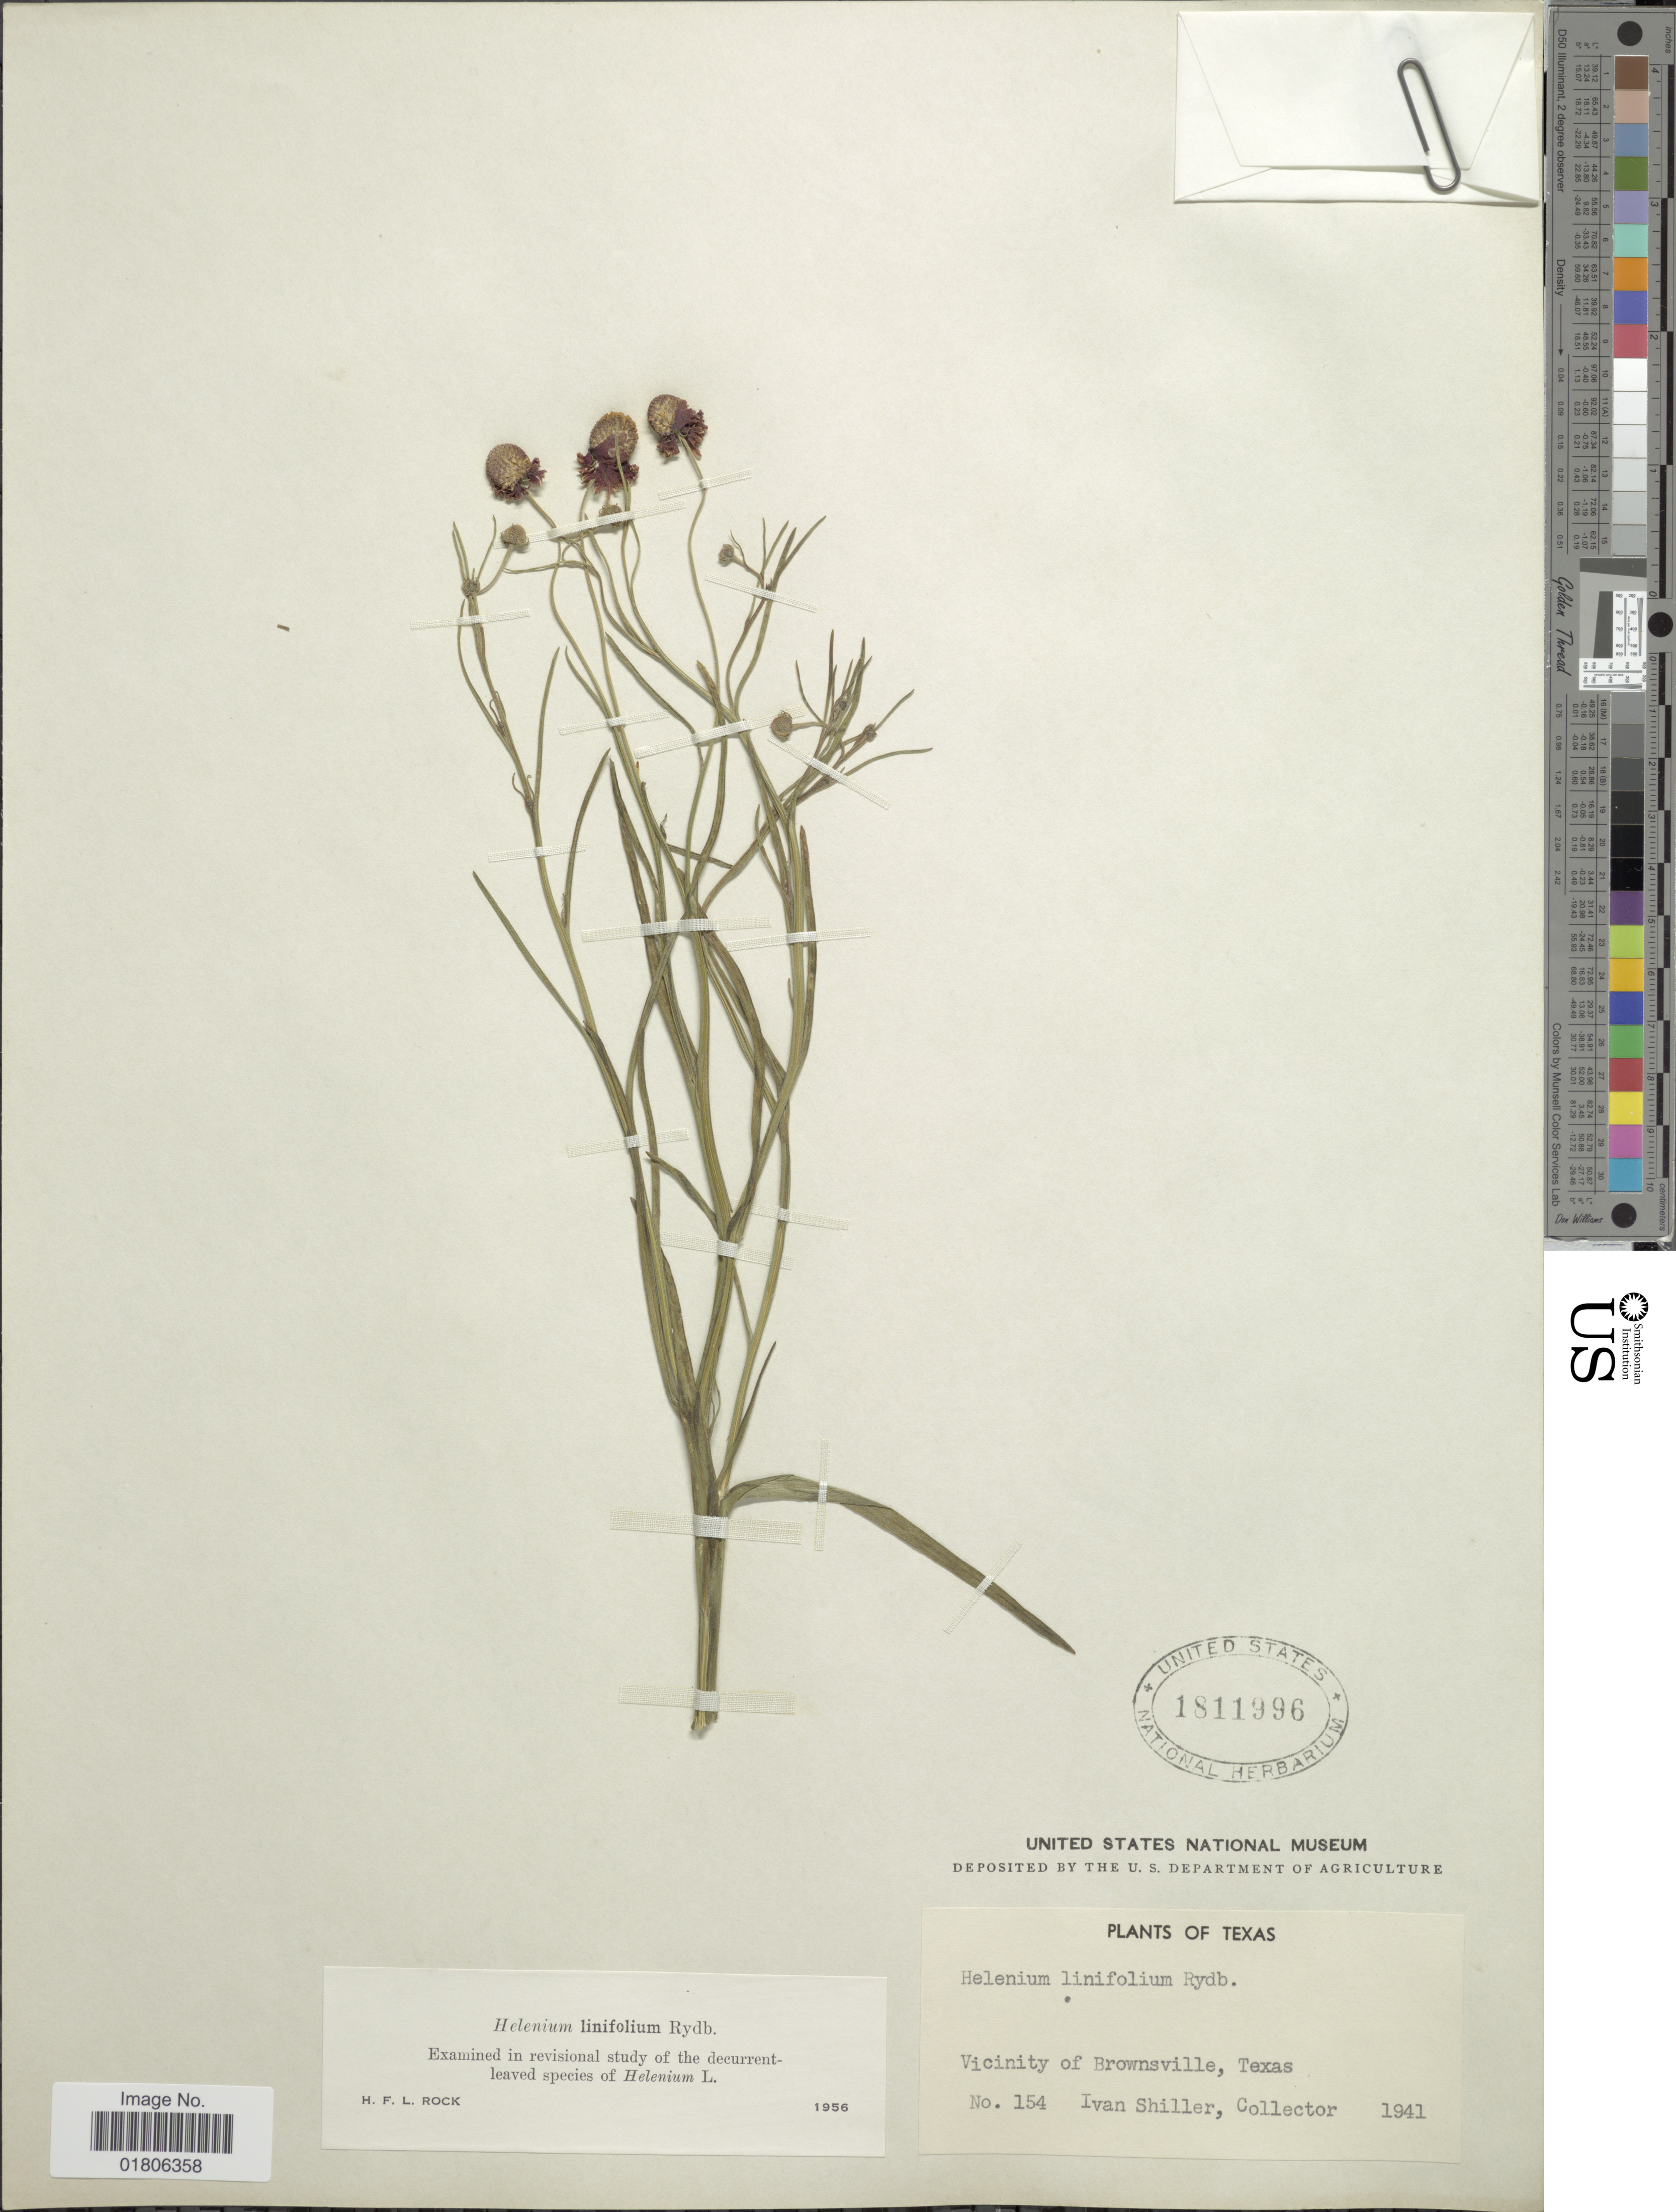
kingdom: Plantae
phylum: Tracheophyta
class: Magnoliopsida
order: Asterales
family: Asteraceae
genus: Helenium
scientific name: Helenium linifolium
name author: Rydb.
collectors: I. Shiller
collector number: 154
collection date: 1941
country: United States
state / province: Texas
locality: Vicinity of Brownsville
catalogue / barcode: US 1811996